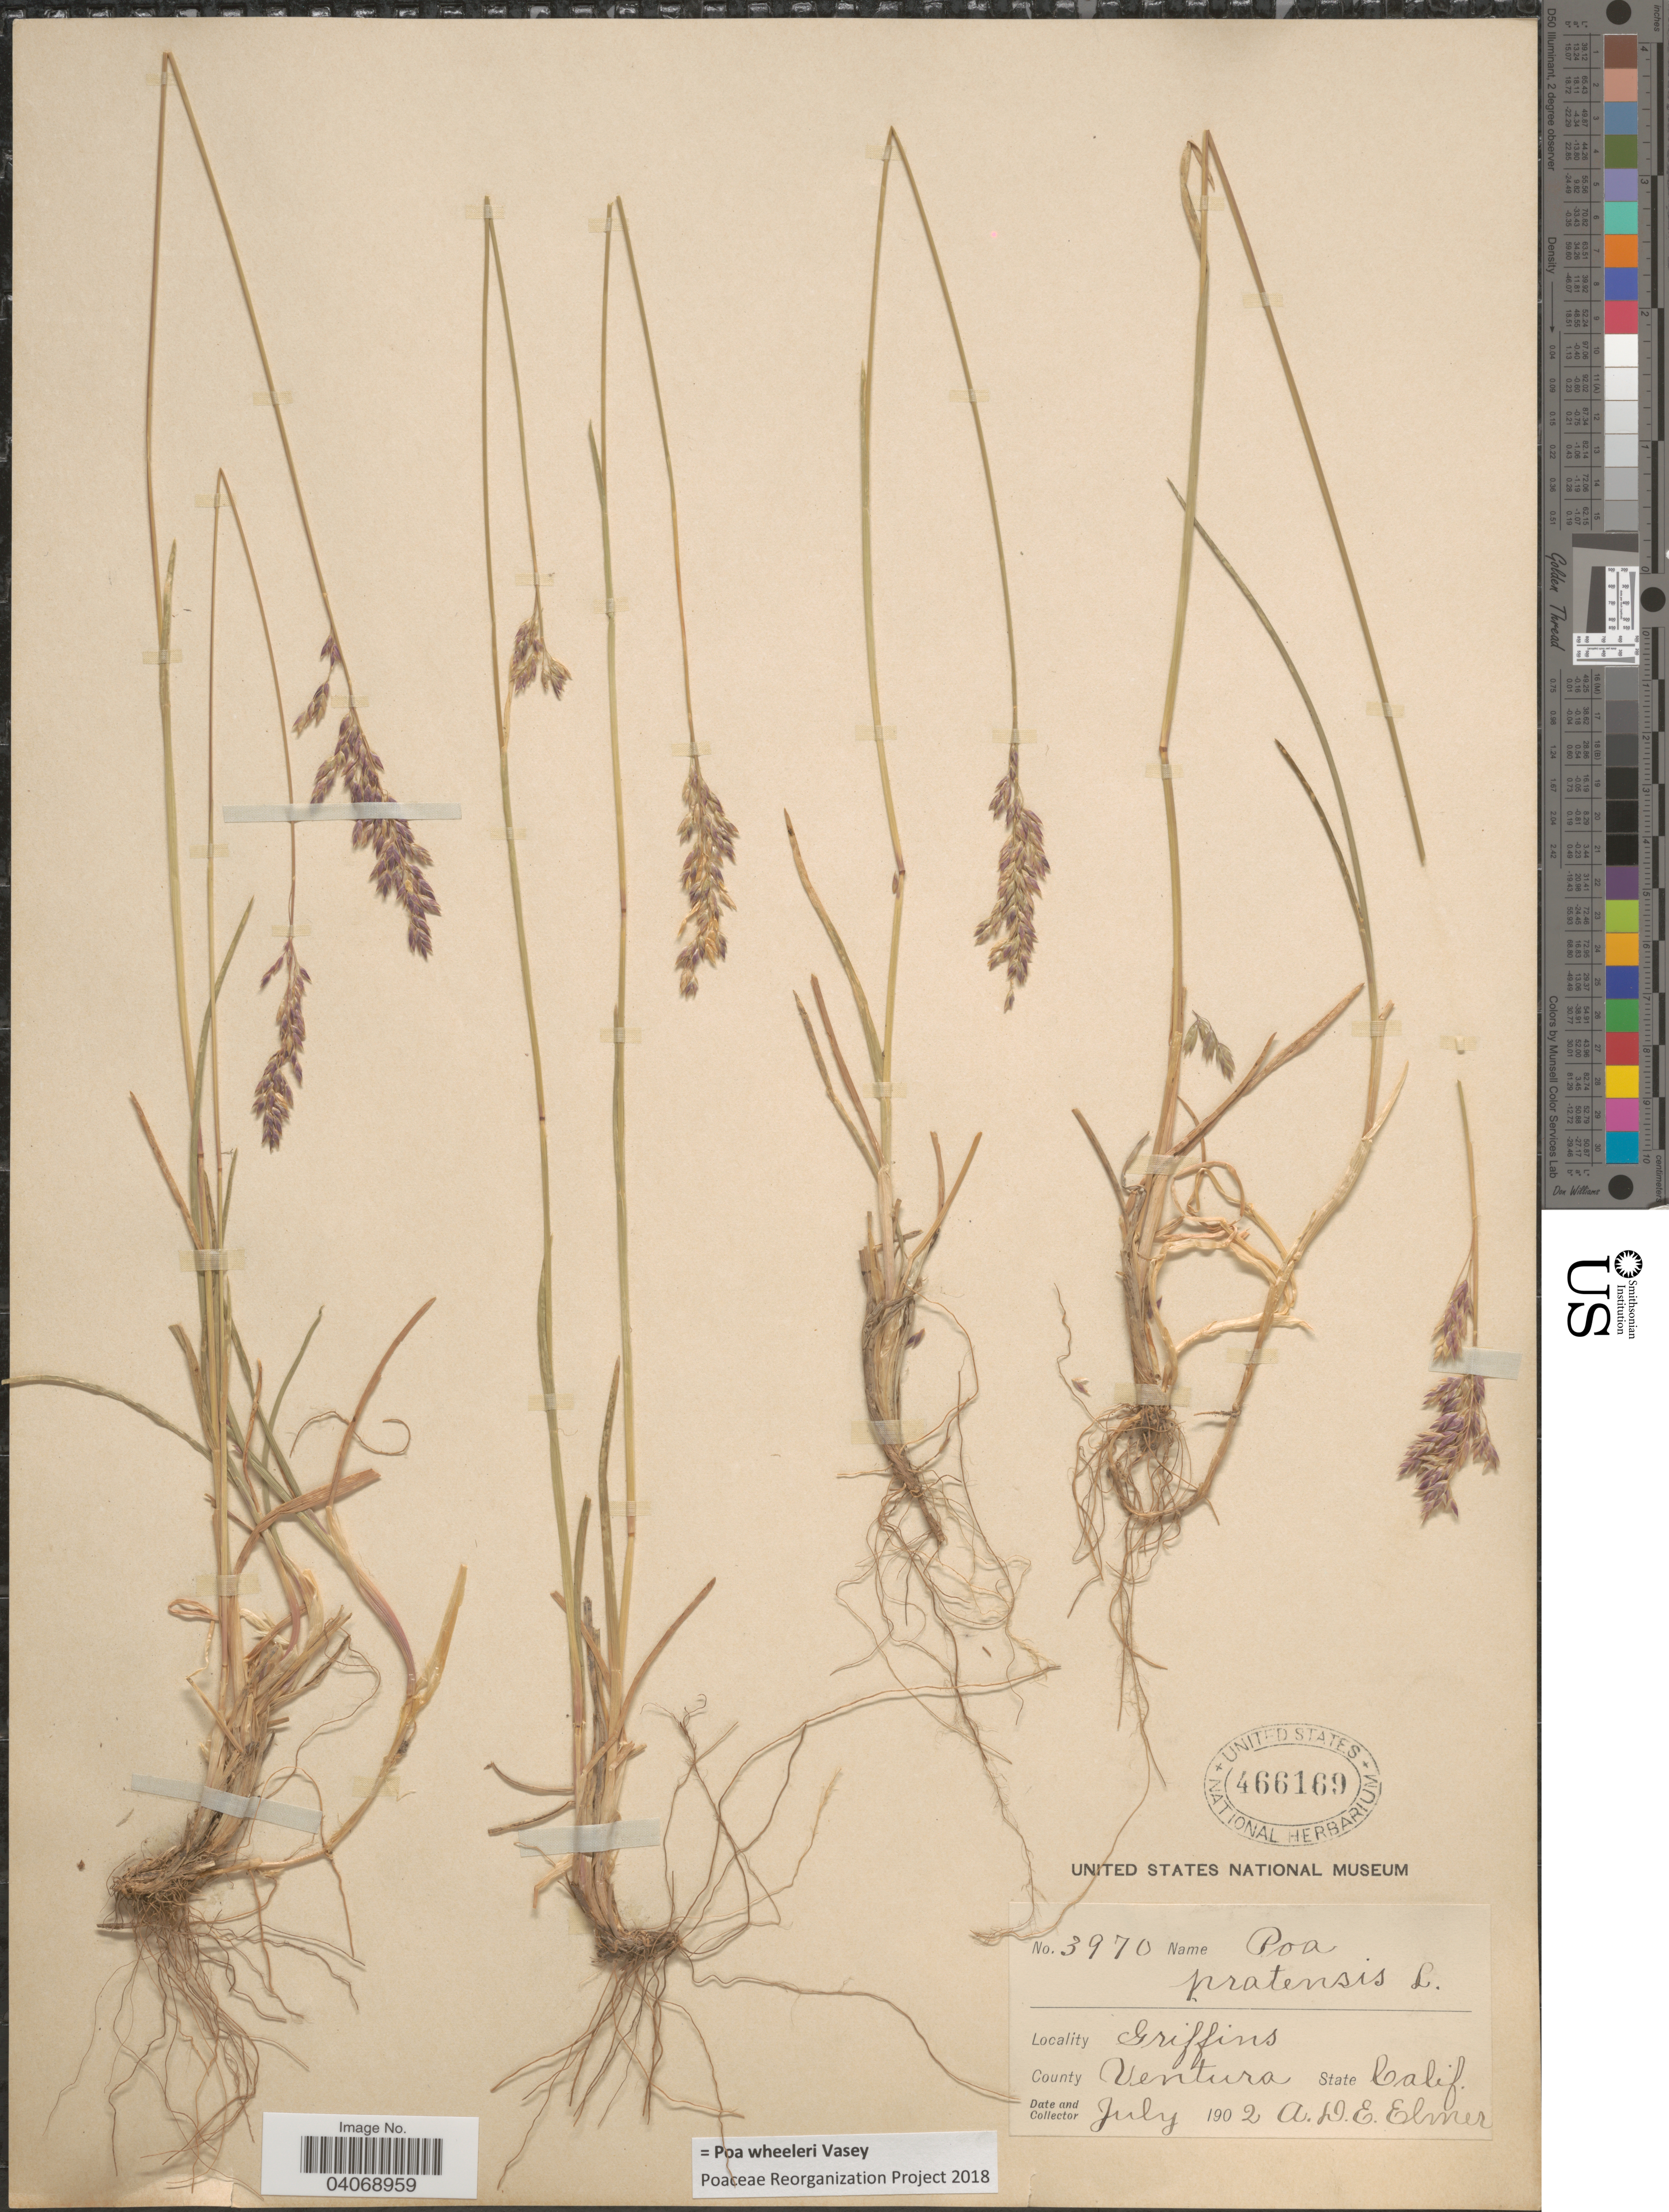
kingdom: Plantae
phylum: Tracheophyta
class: Liliopsida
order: Poales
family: Poaceae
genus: Poa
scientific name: Poa wheeleri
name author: Vasey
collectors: A. D. E. Elmer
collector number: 3970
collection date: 1902-07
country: United States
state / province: California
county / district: Ventura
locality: Griffins. County Ventura.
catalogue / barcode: US 466169